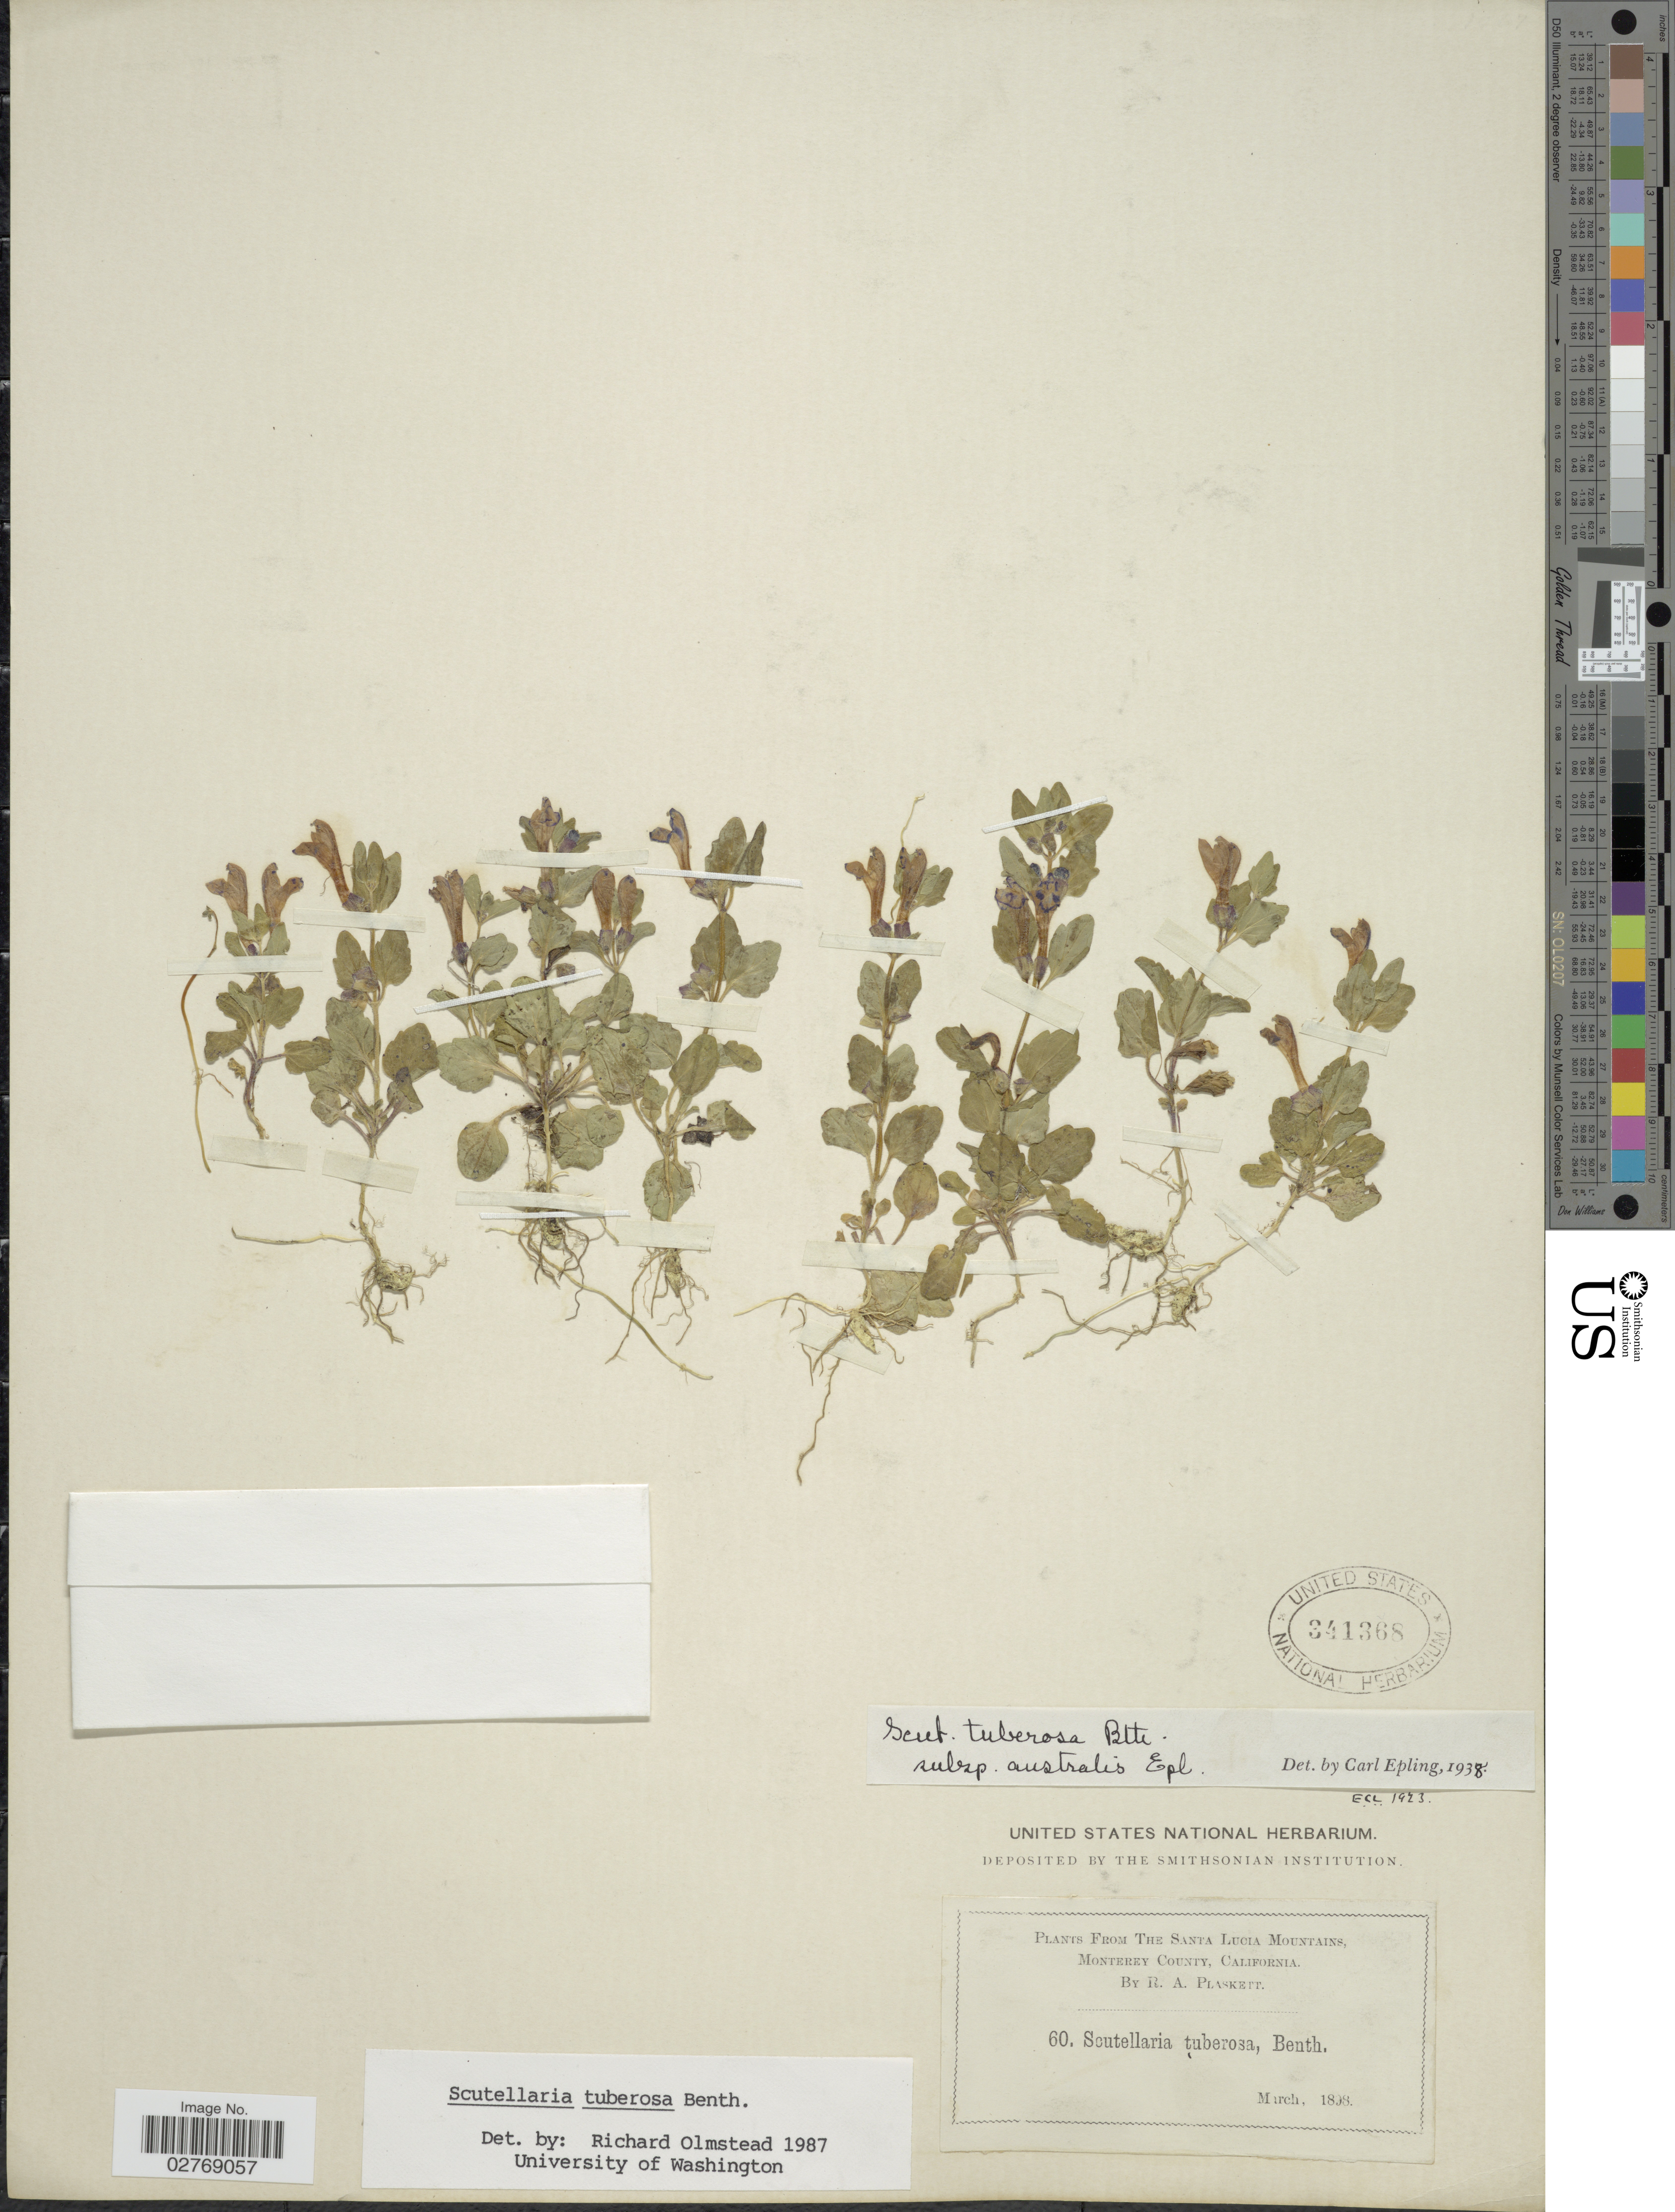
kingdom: Plantae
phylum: Tracheophyta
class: Magnoliopsida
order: Lamiales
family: Lamiaceae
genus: Scutellaria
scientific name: Scutellaria tuberosa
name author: Benth.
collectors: R. Plaskett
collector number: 60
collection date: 1898-03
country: United States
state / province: California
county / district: Monterey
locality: Santa Lucia Mountains, Monterey County.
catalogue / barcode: US 341368